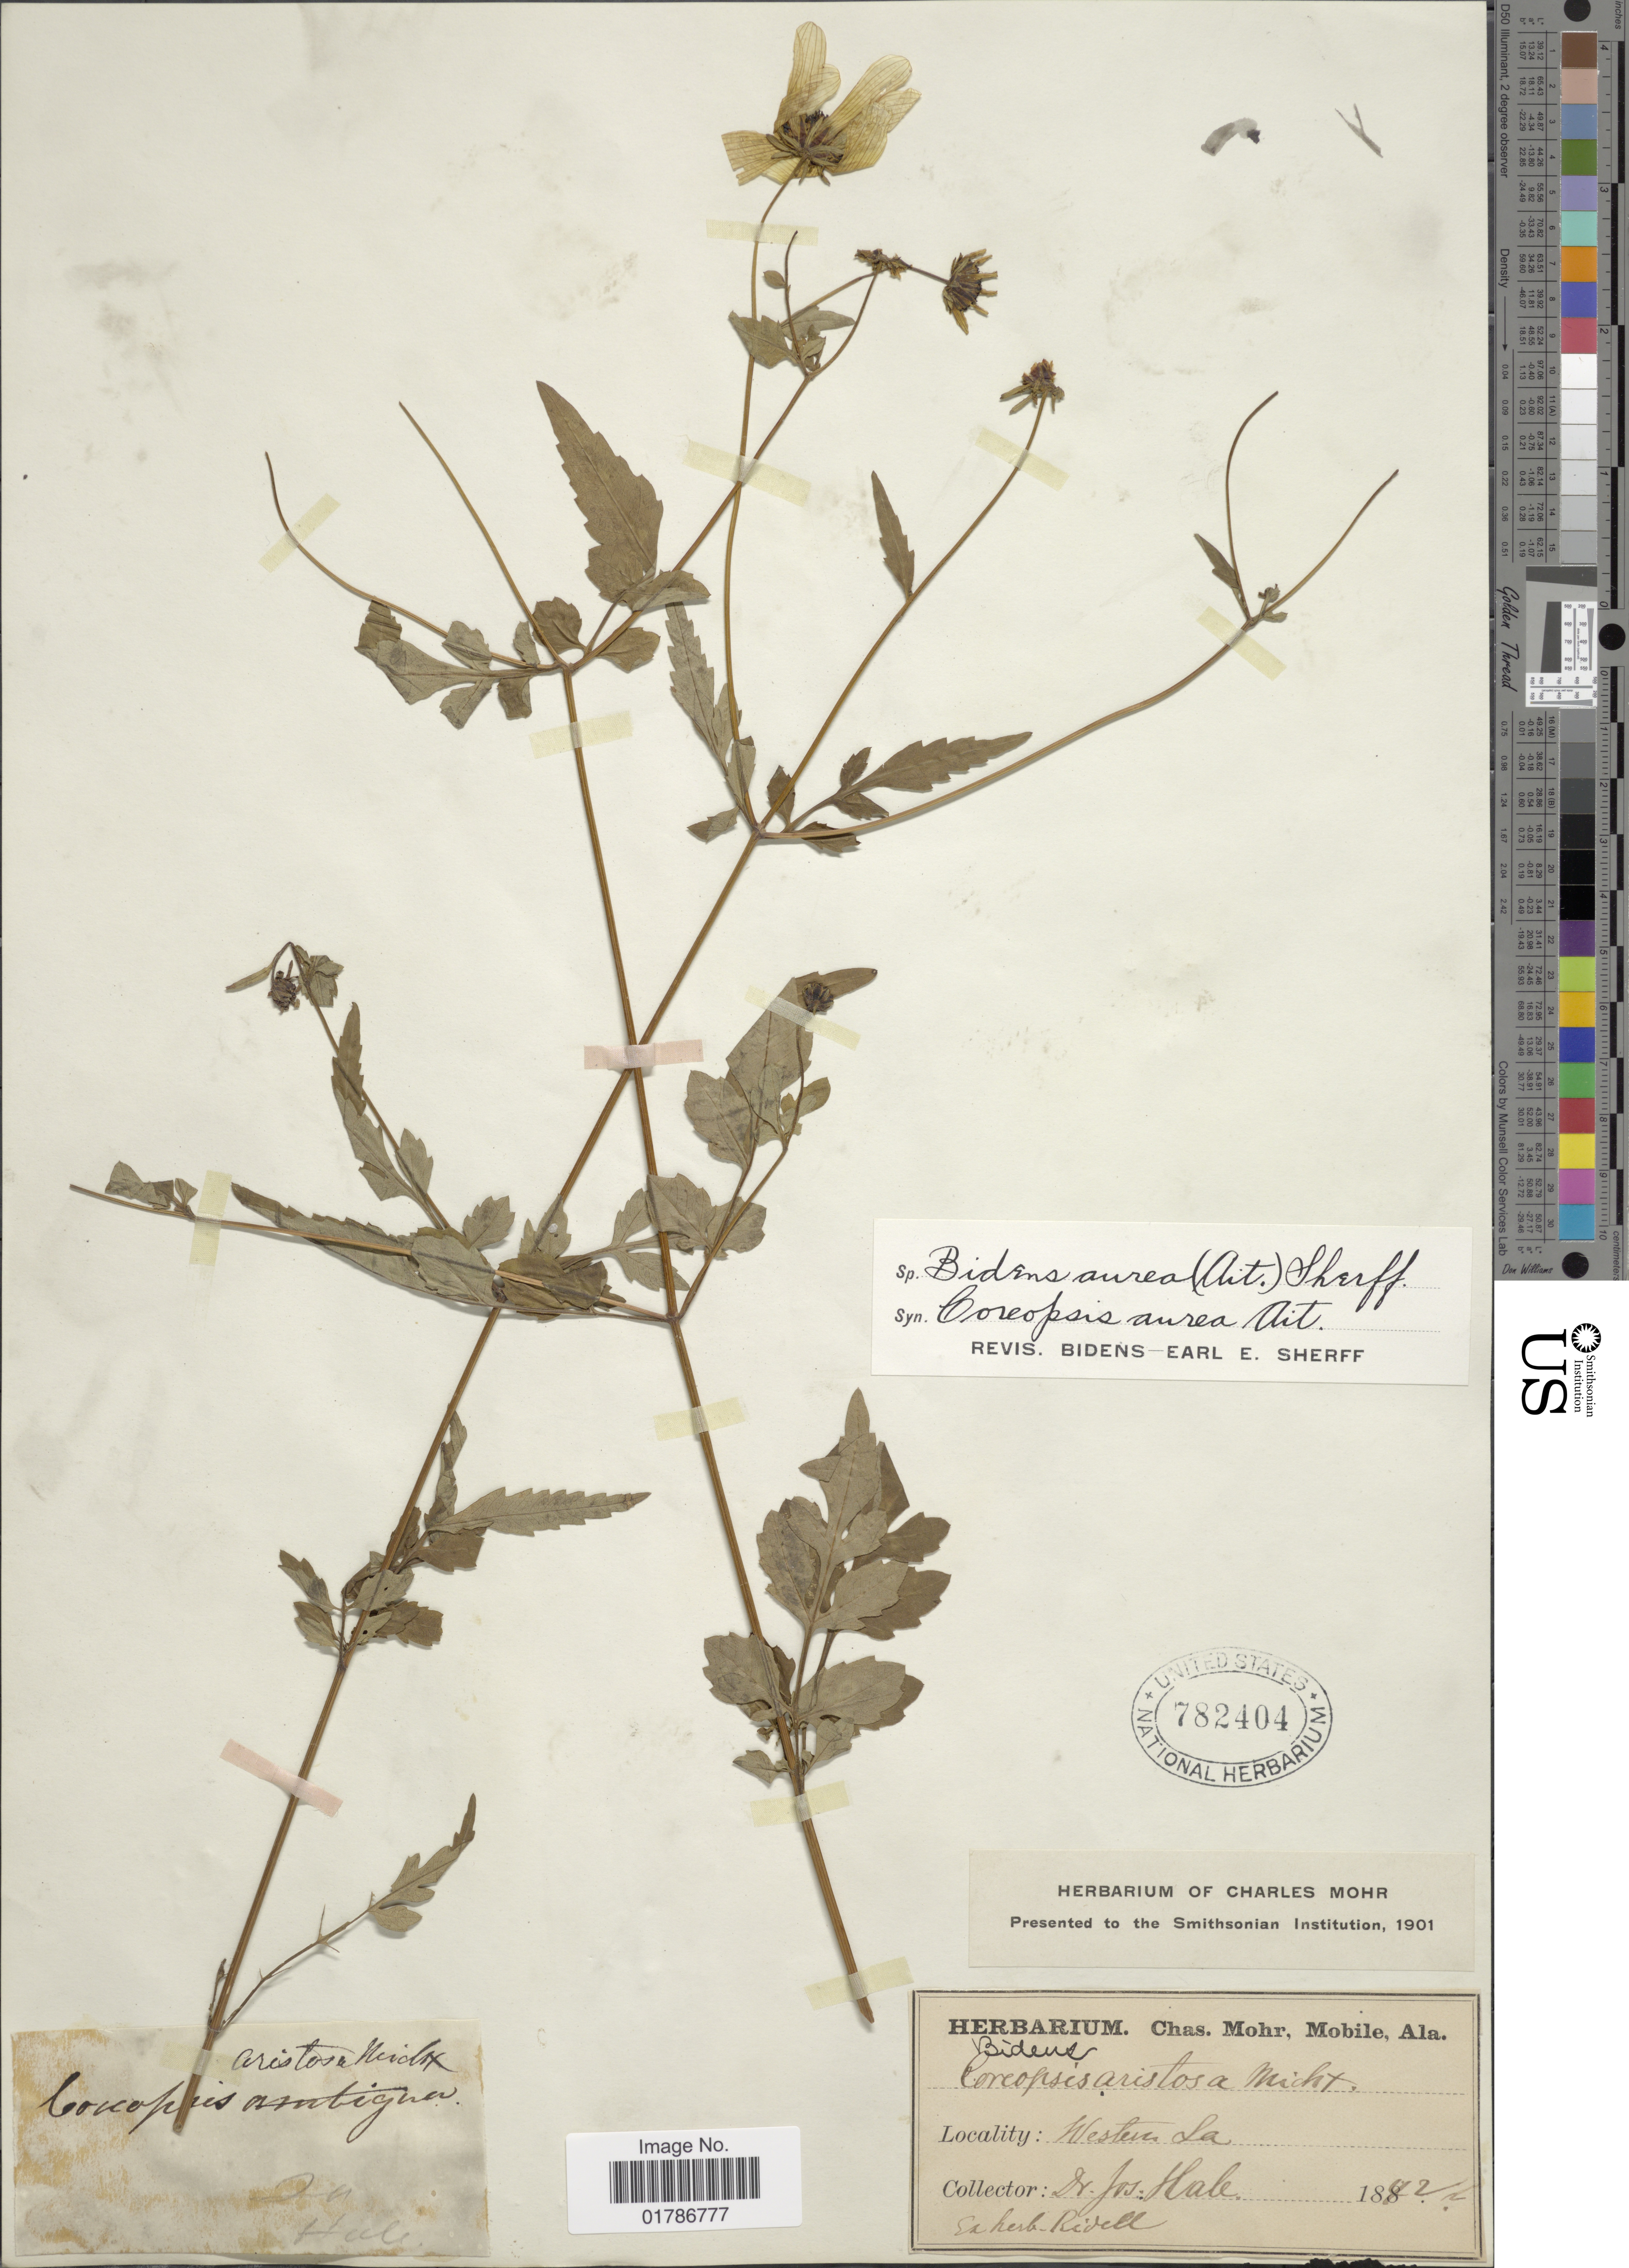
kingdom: Plantae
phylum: Tracheophyta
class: Magnoliopsida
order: Asterales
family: Asteraceae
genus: Bidens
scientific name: Bidens mitis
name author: (Michx.) Sherff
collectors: J. Hale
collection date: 1842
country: United States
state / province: Louisiana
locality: Western La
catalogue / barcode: US 782404